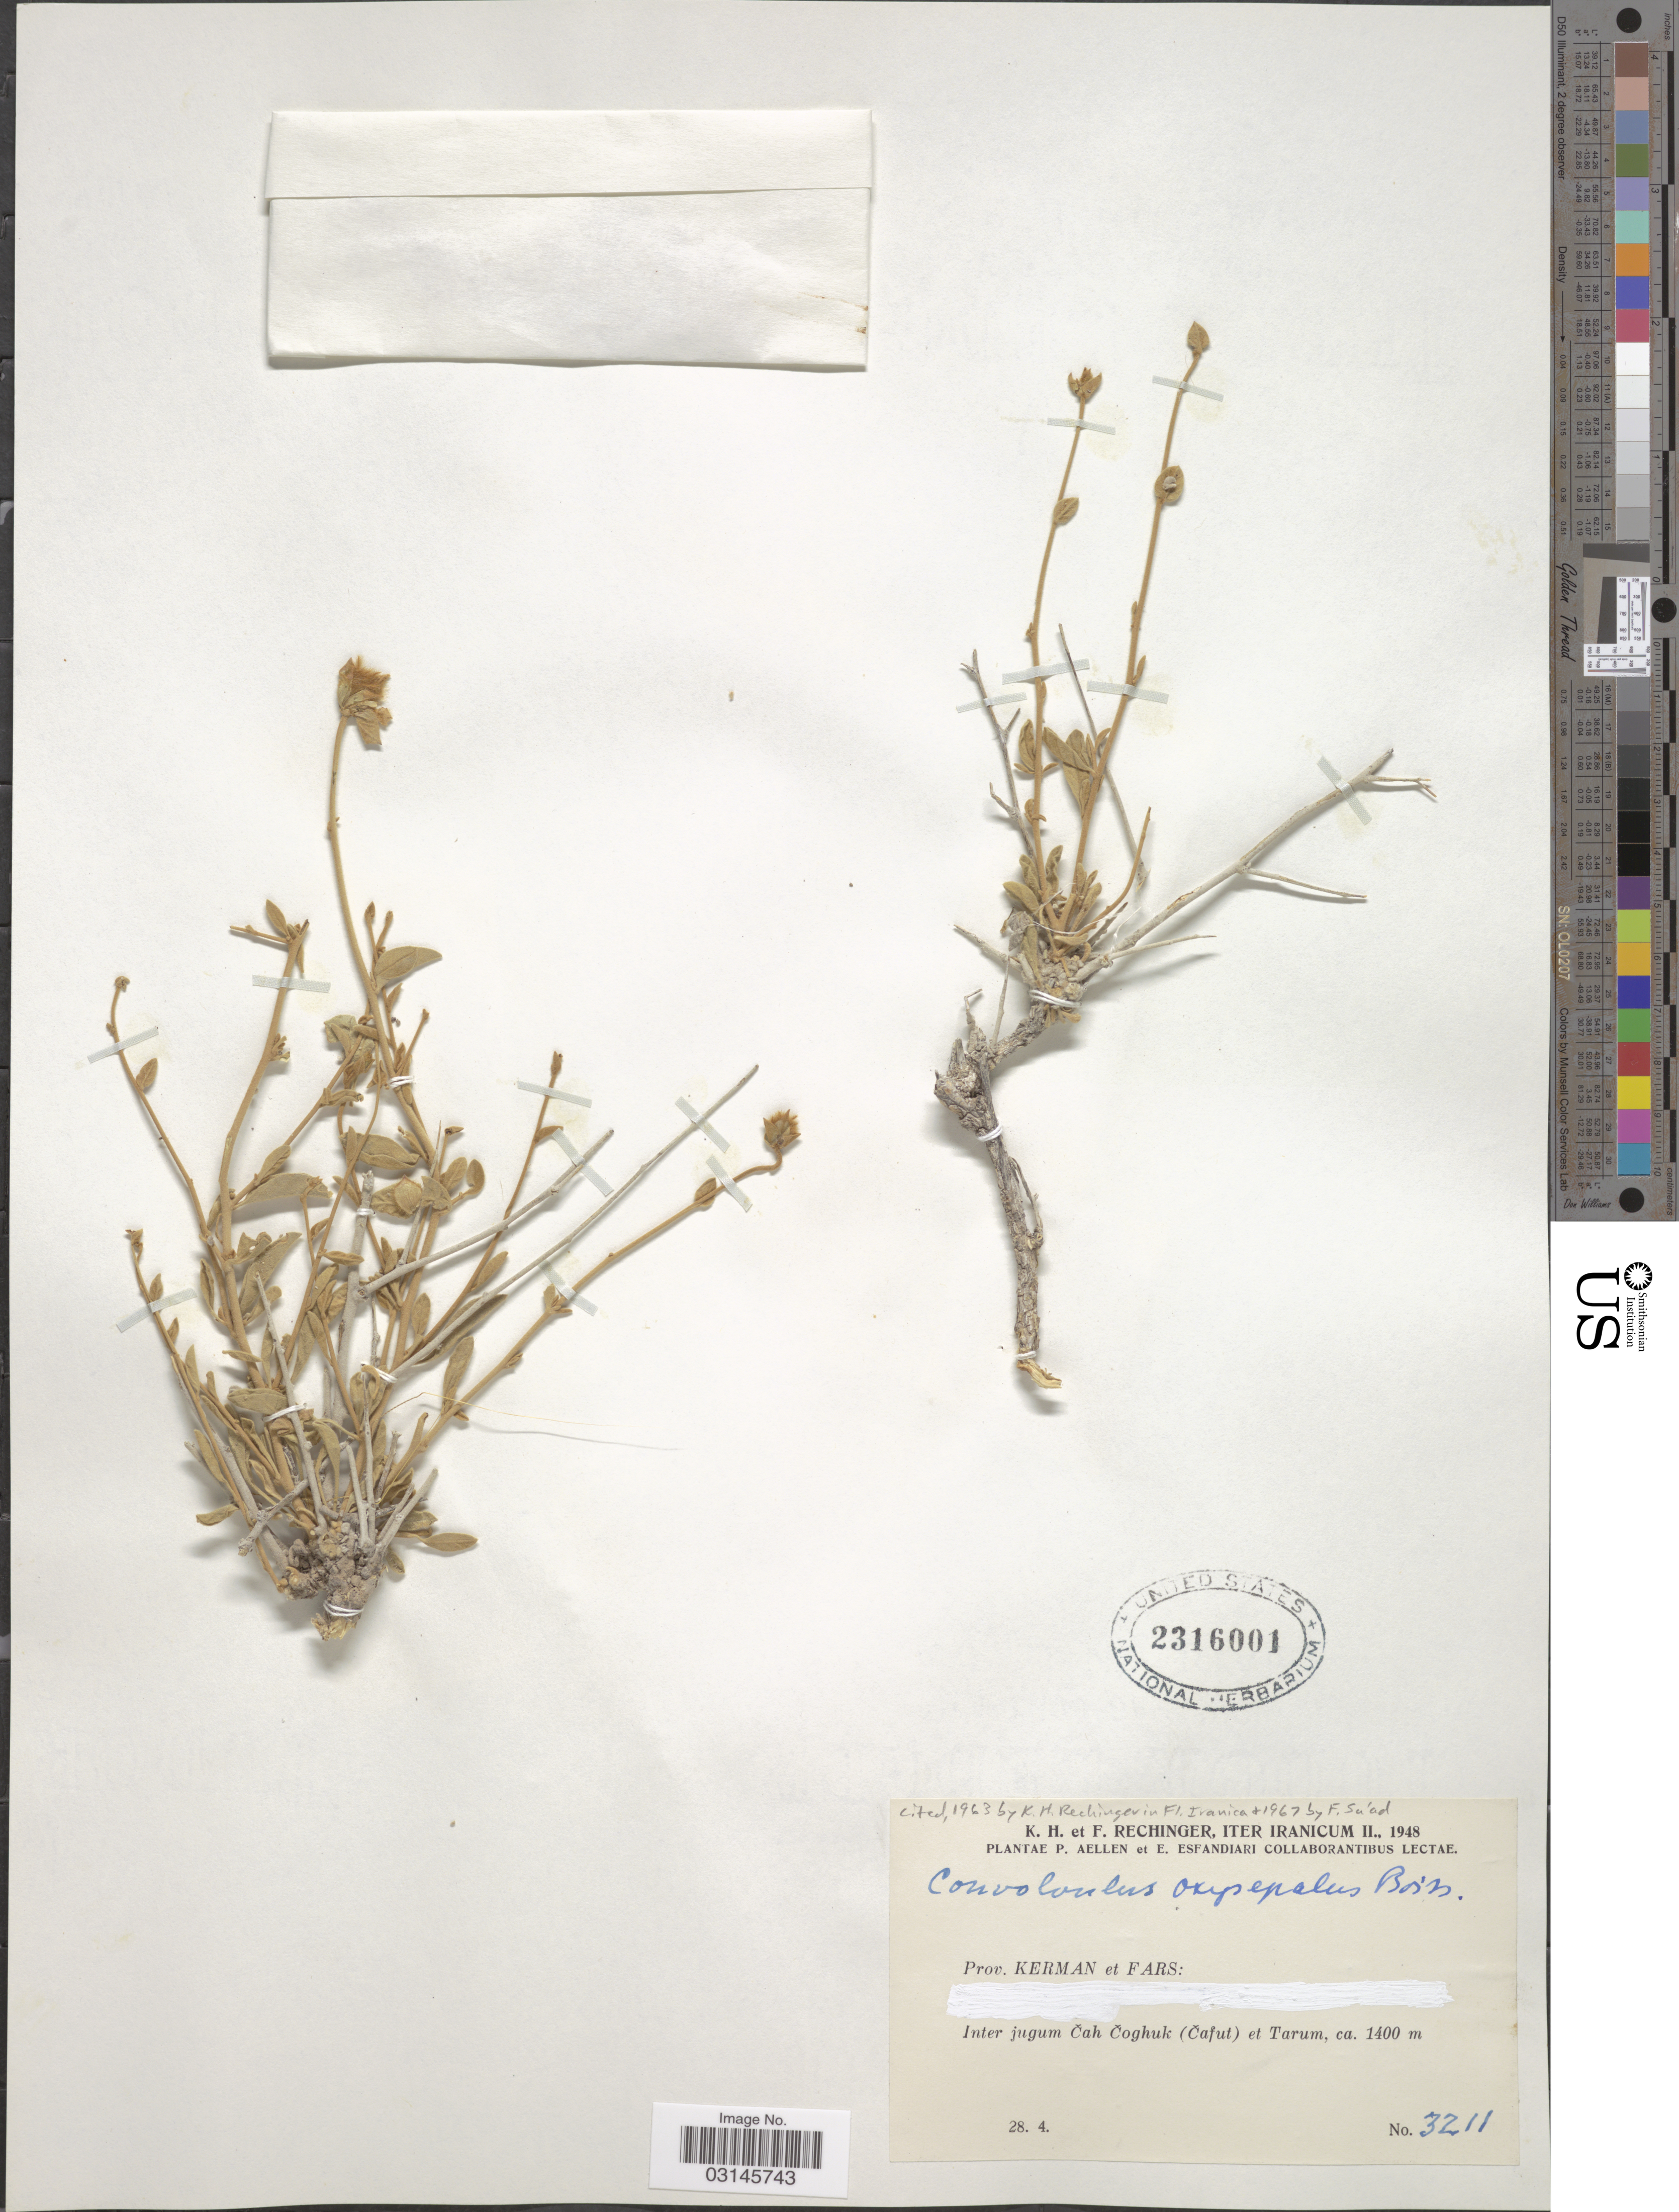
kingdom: Plantae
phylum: Tracheophyta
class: Magnoliopsida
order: Solanales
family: Convolvulaceae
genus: Convolvulus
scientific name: Convolvulus oxysepalus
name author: Boiss.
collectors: K. H. Rechinger, F. Rechinger, P. Aellen & E. Esfandiari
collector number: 3211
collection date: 1948-04-28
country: Iran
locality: Prov. Kerman et Fars. Inter jugum Čah Čoghuk (Čafut) et Tarum.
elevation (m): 1400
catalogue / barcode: US 2316001